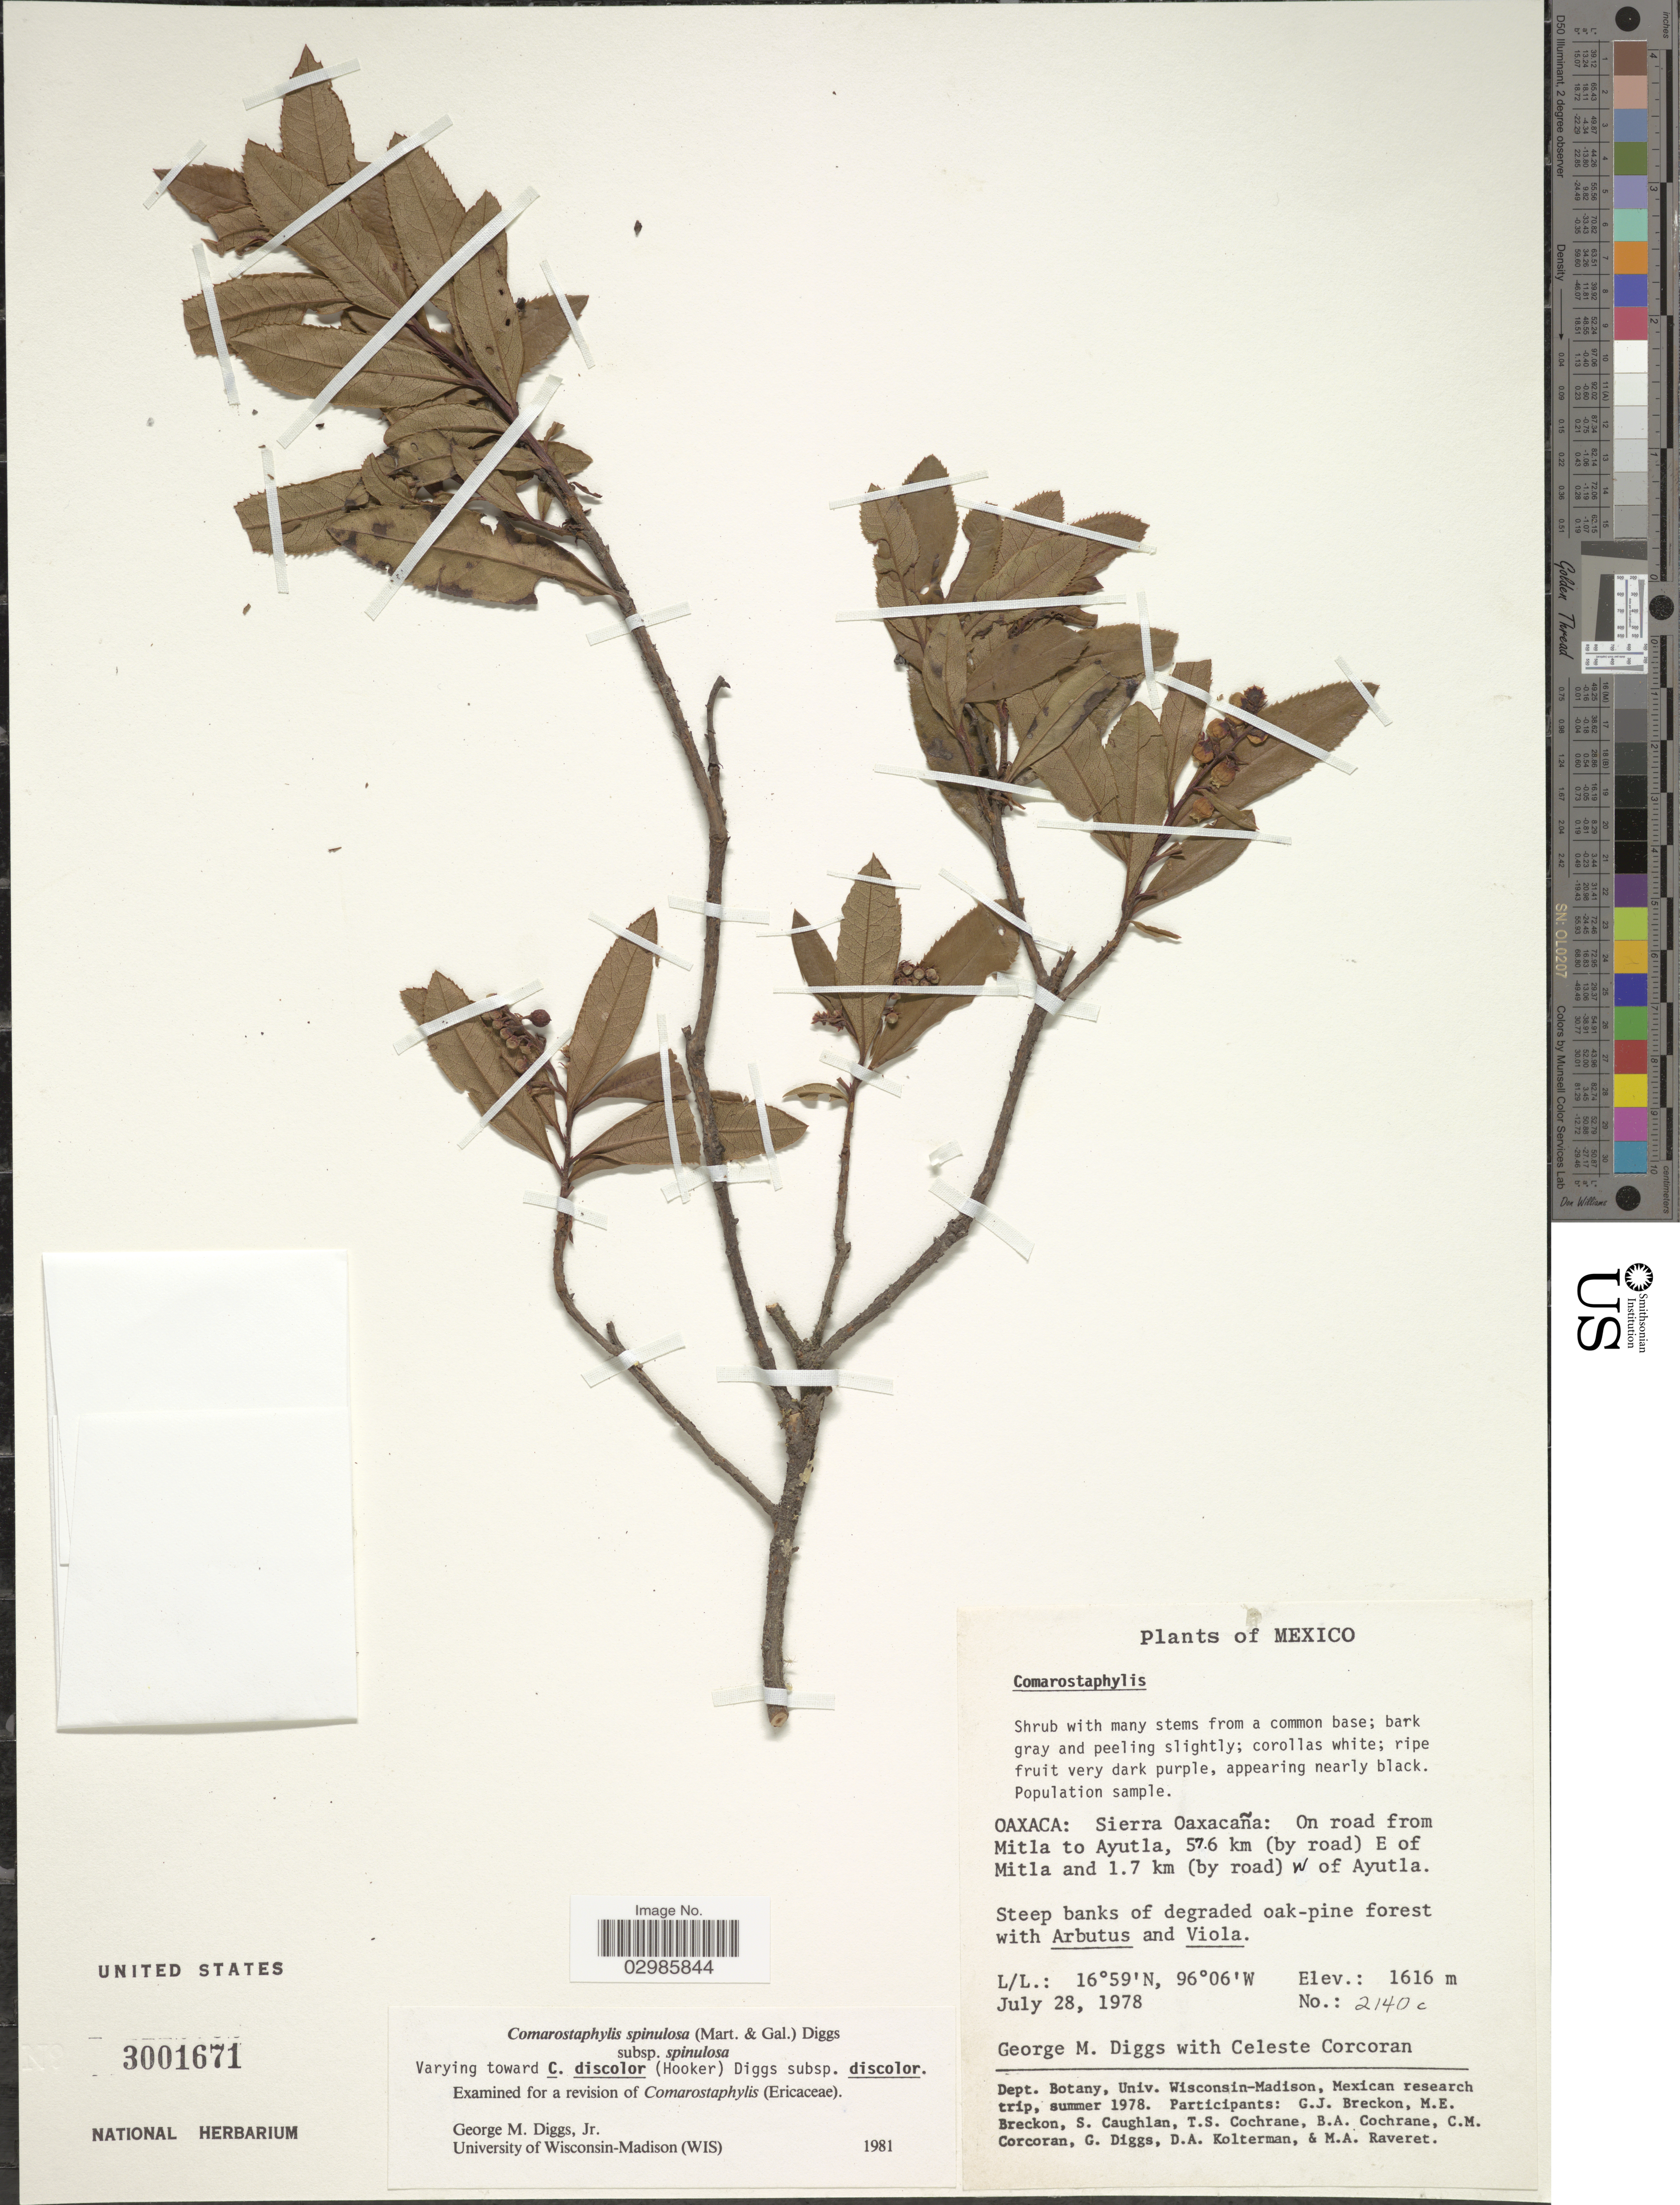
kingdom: Plantae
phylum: Tracheophyta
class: Magnoliopsida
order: Ericales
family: Ericaceae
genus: Comarostaphylis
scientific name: Comarostaphylis spinulosa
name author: (M. Martens & Galeotti) Diggs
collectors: G. Diggs, C. Corcoran, G. Breckon, M. E. Breckon & et al.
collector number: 2140c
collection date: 1978-07-28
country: Mexico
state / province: Oaxaca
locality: Sierra Oaxacaña: On road from Mitla and Ayutla, 57.6 km (by road) E of Mitla and 1.7 km (by road) W of Ayutla.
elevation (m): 1616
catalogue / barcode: US 3001671